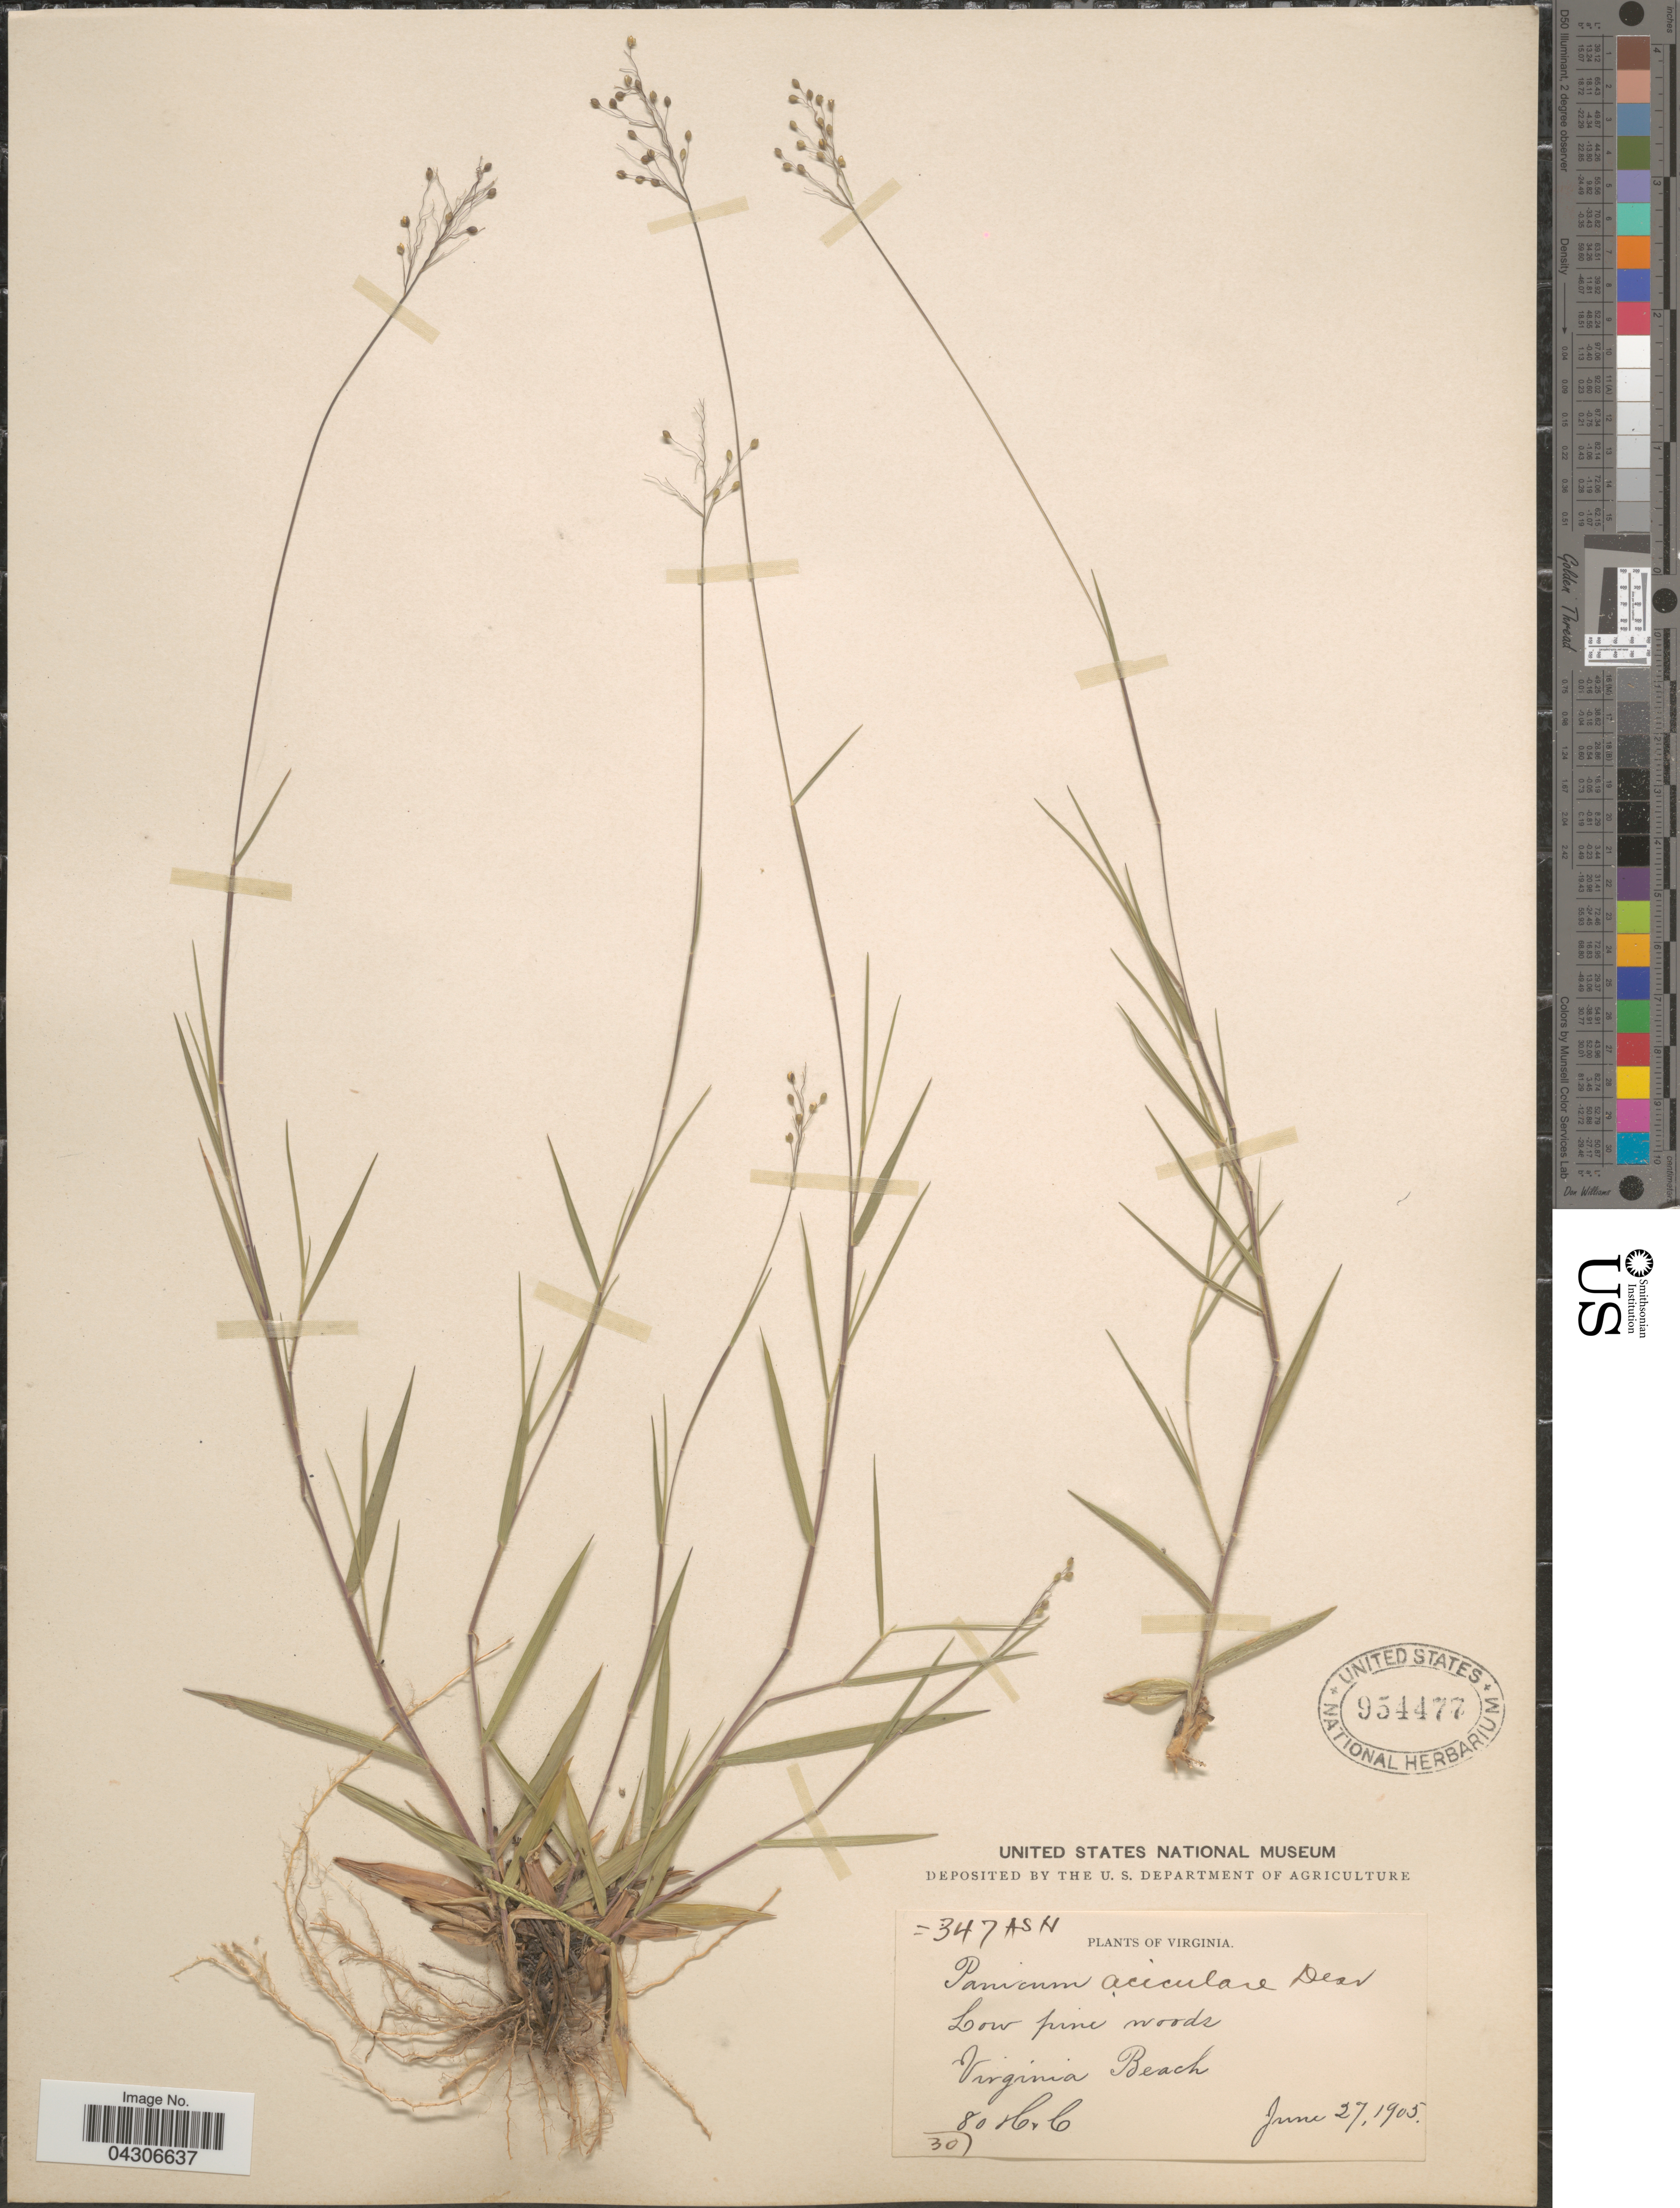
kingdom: Plantae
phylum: Tracheophyta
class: Liliopsida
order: Poales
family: Poaceae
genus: Dichanthelium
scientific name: Dichanthelium aciculare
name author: (Desv. ex Poir.) Gould & C.A. Clark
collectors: H. C.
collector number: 80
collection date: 1905-06-27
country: United States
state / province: Virginia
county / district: City of Virginia Beach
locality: Virginia Beach.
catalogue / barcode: US 954477